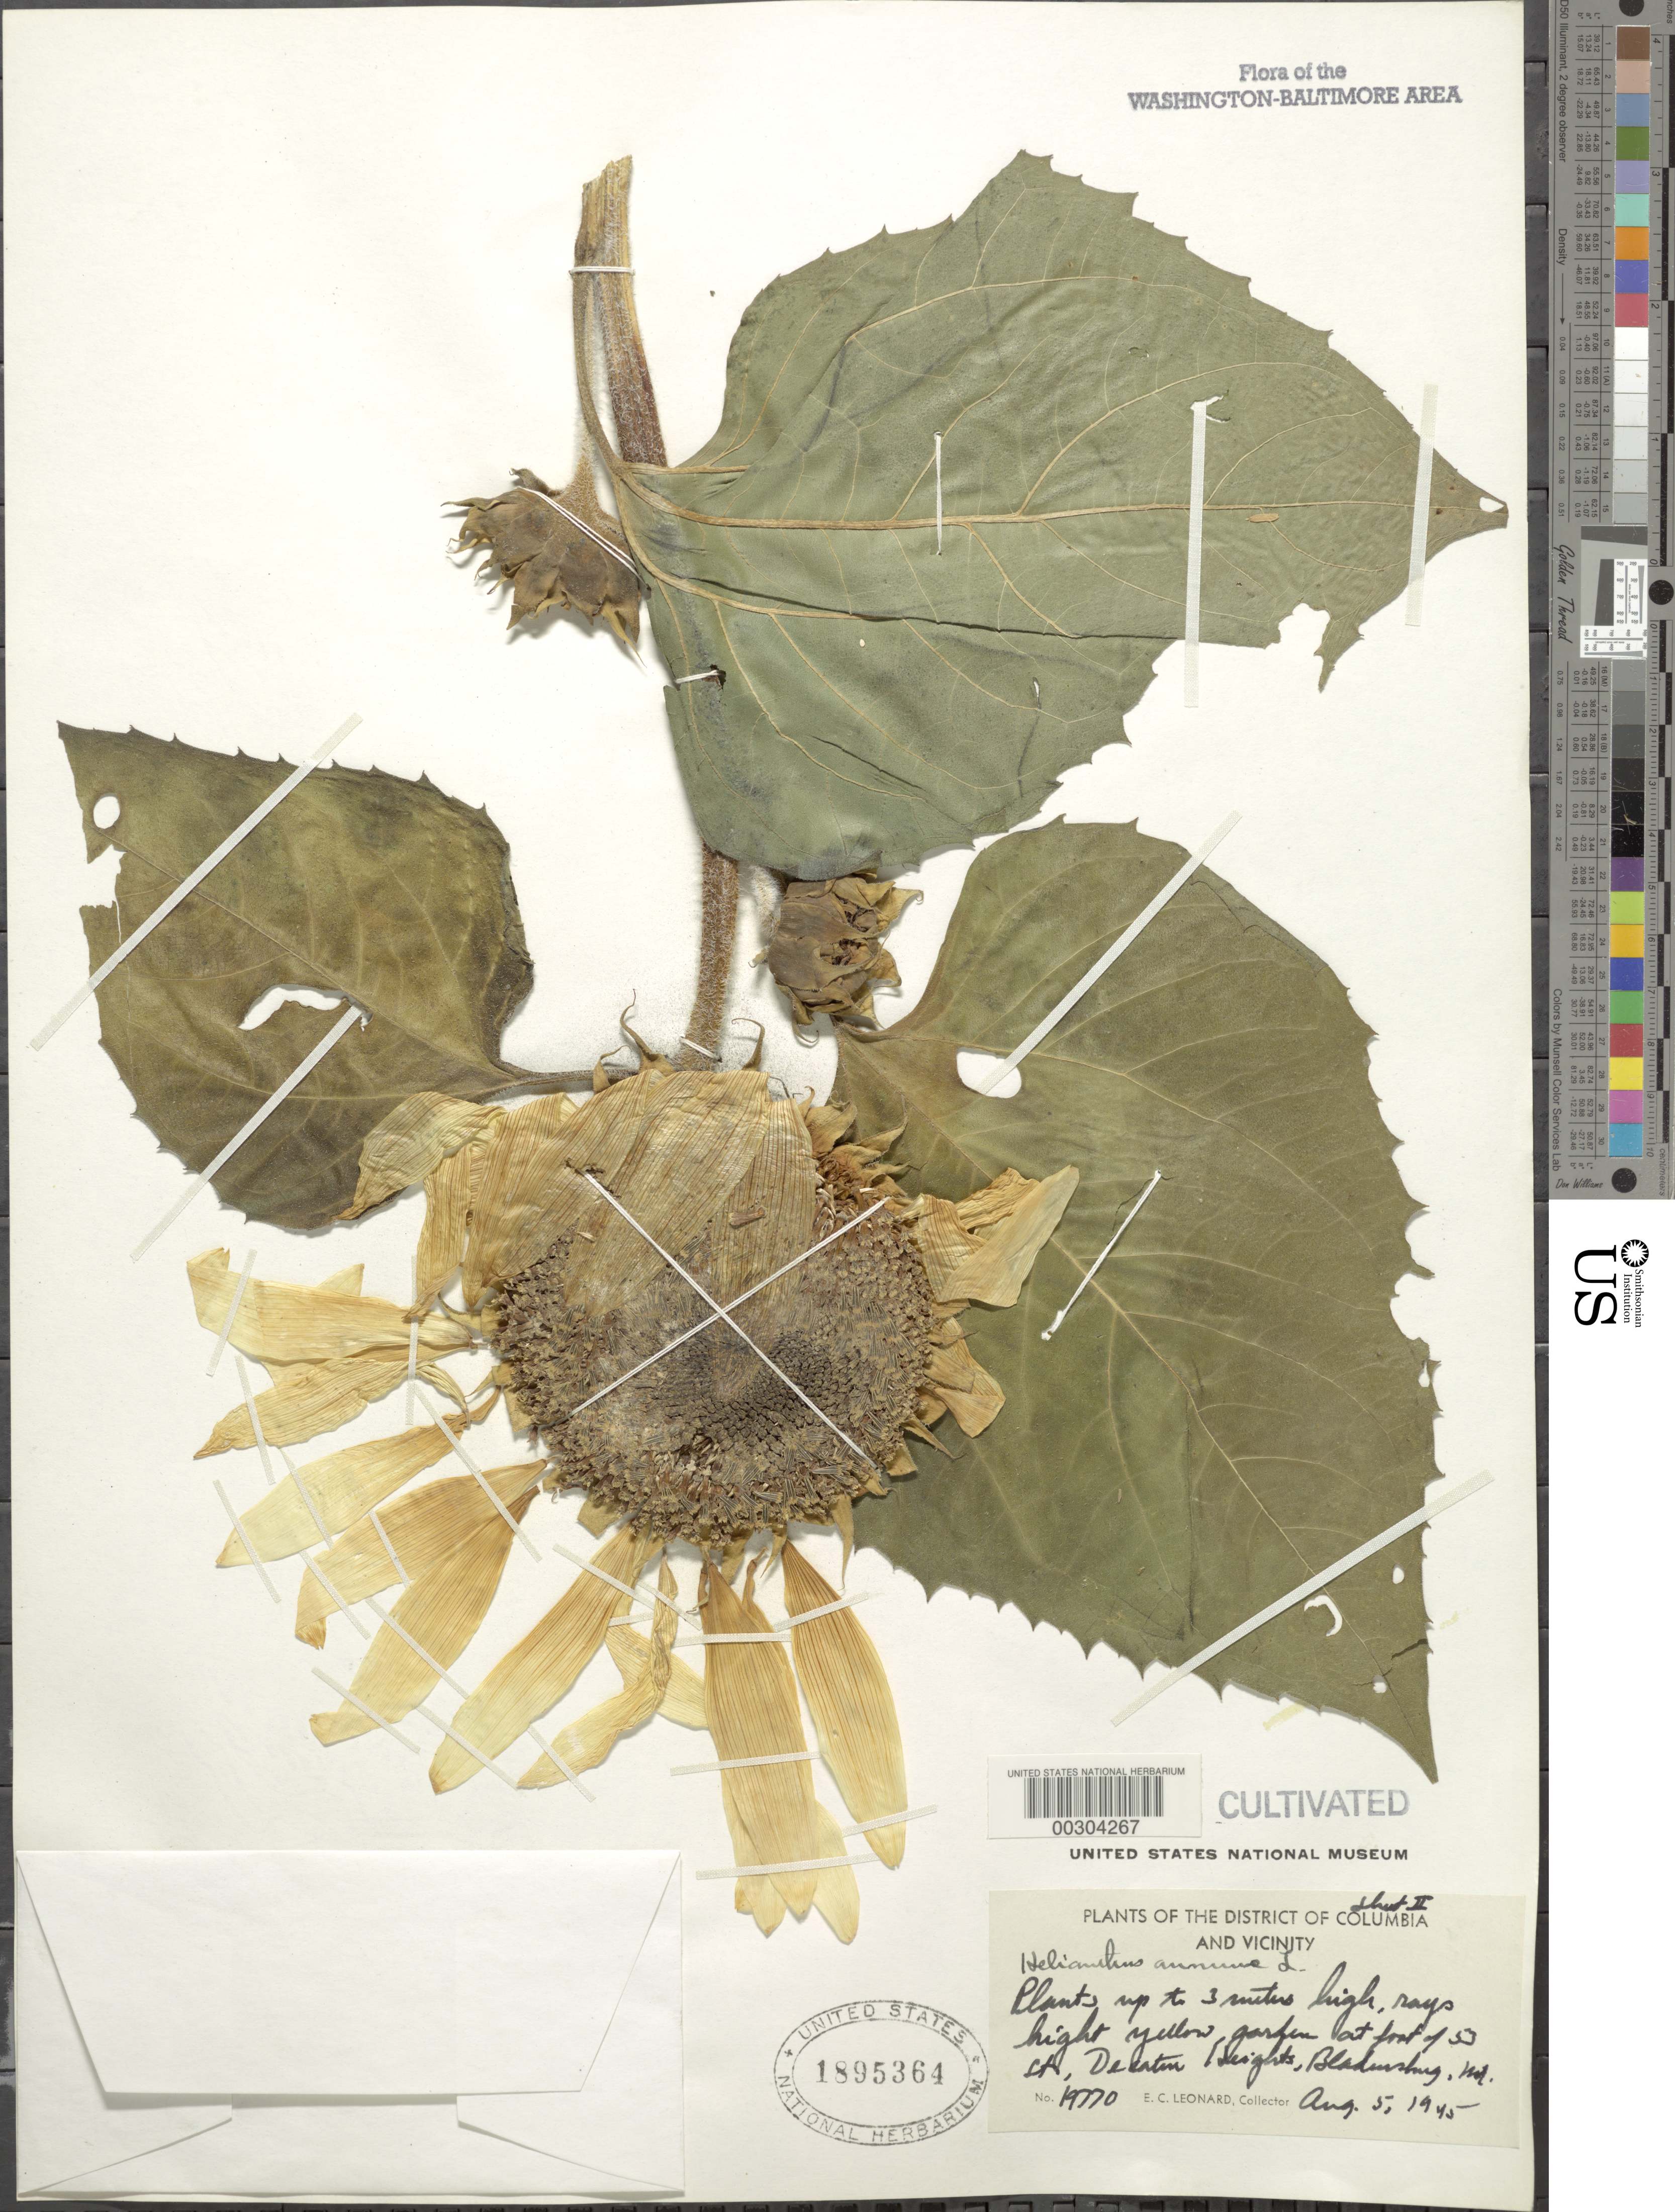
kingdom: Plantae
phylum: Tracheophyta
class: Magnoliopsida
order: Asterales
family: Asteraceae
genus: Helianthus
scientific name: Helianthus annuus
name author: L.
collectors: E. C. Leonard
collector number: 19770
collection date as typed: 05 Aug 1945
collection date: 1945-08-05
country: United States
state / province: Maryland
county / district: Prince George's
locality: Bladensburg, at foot of 53 St, Decatur Heights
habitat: Garden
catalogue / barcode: US 1895364